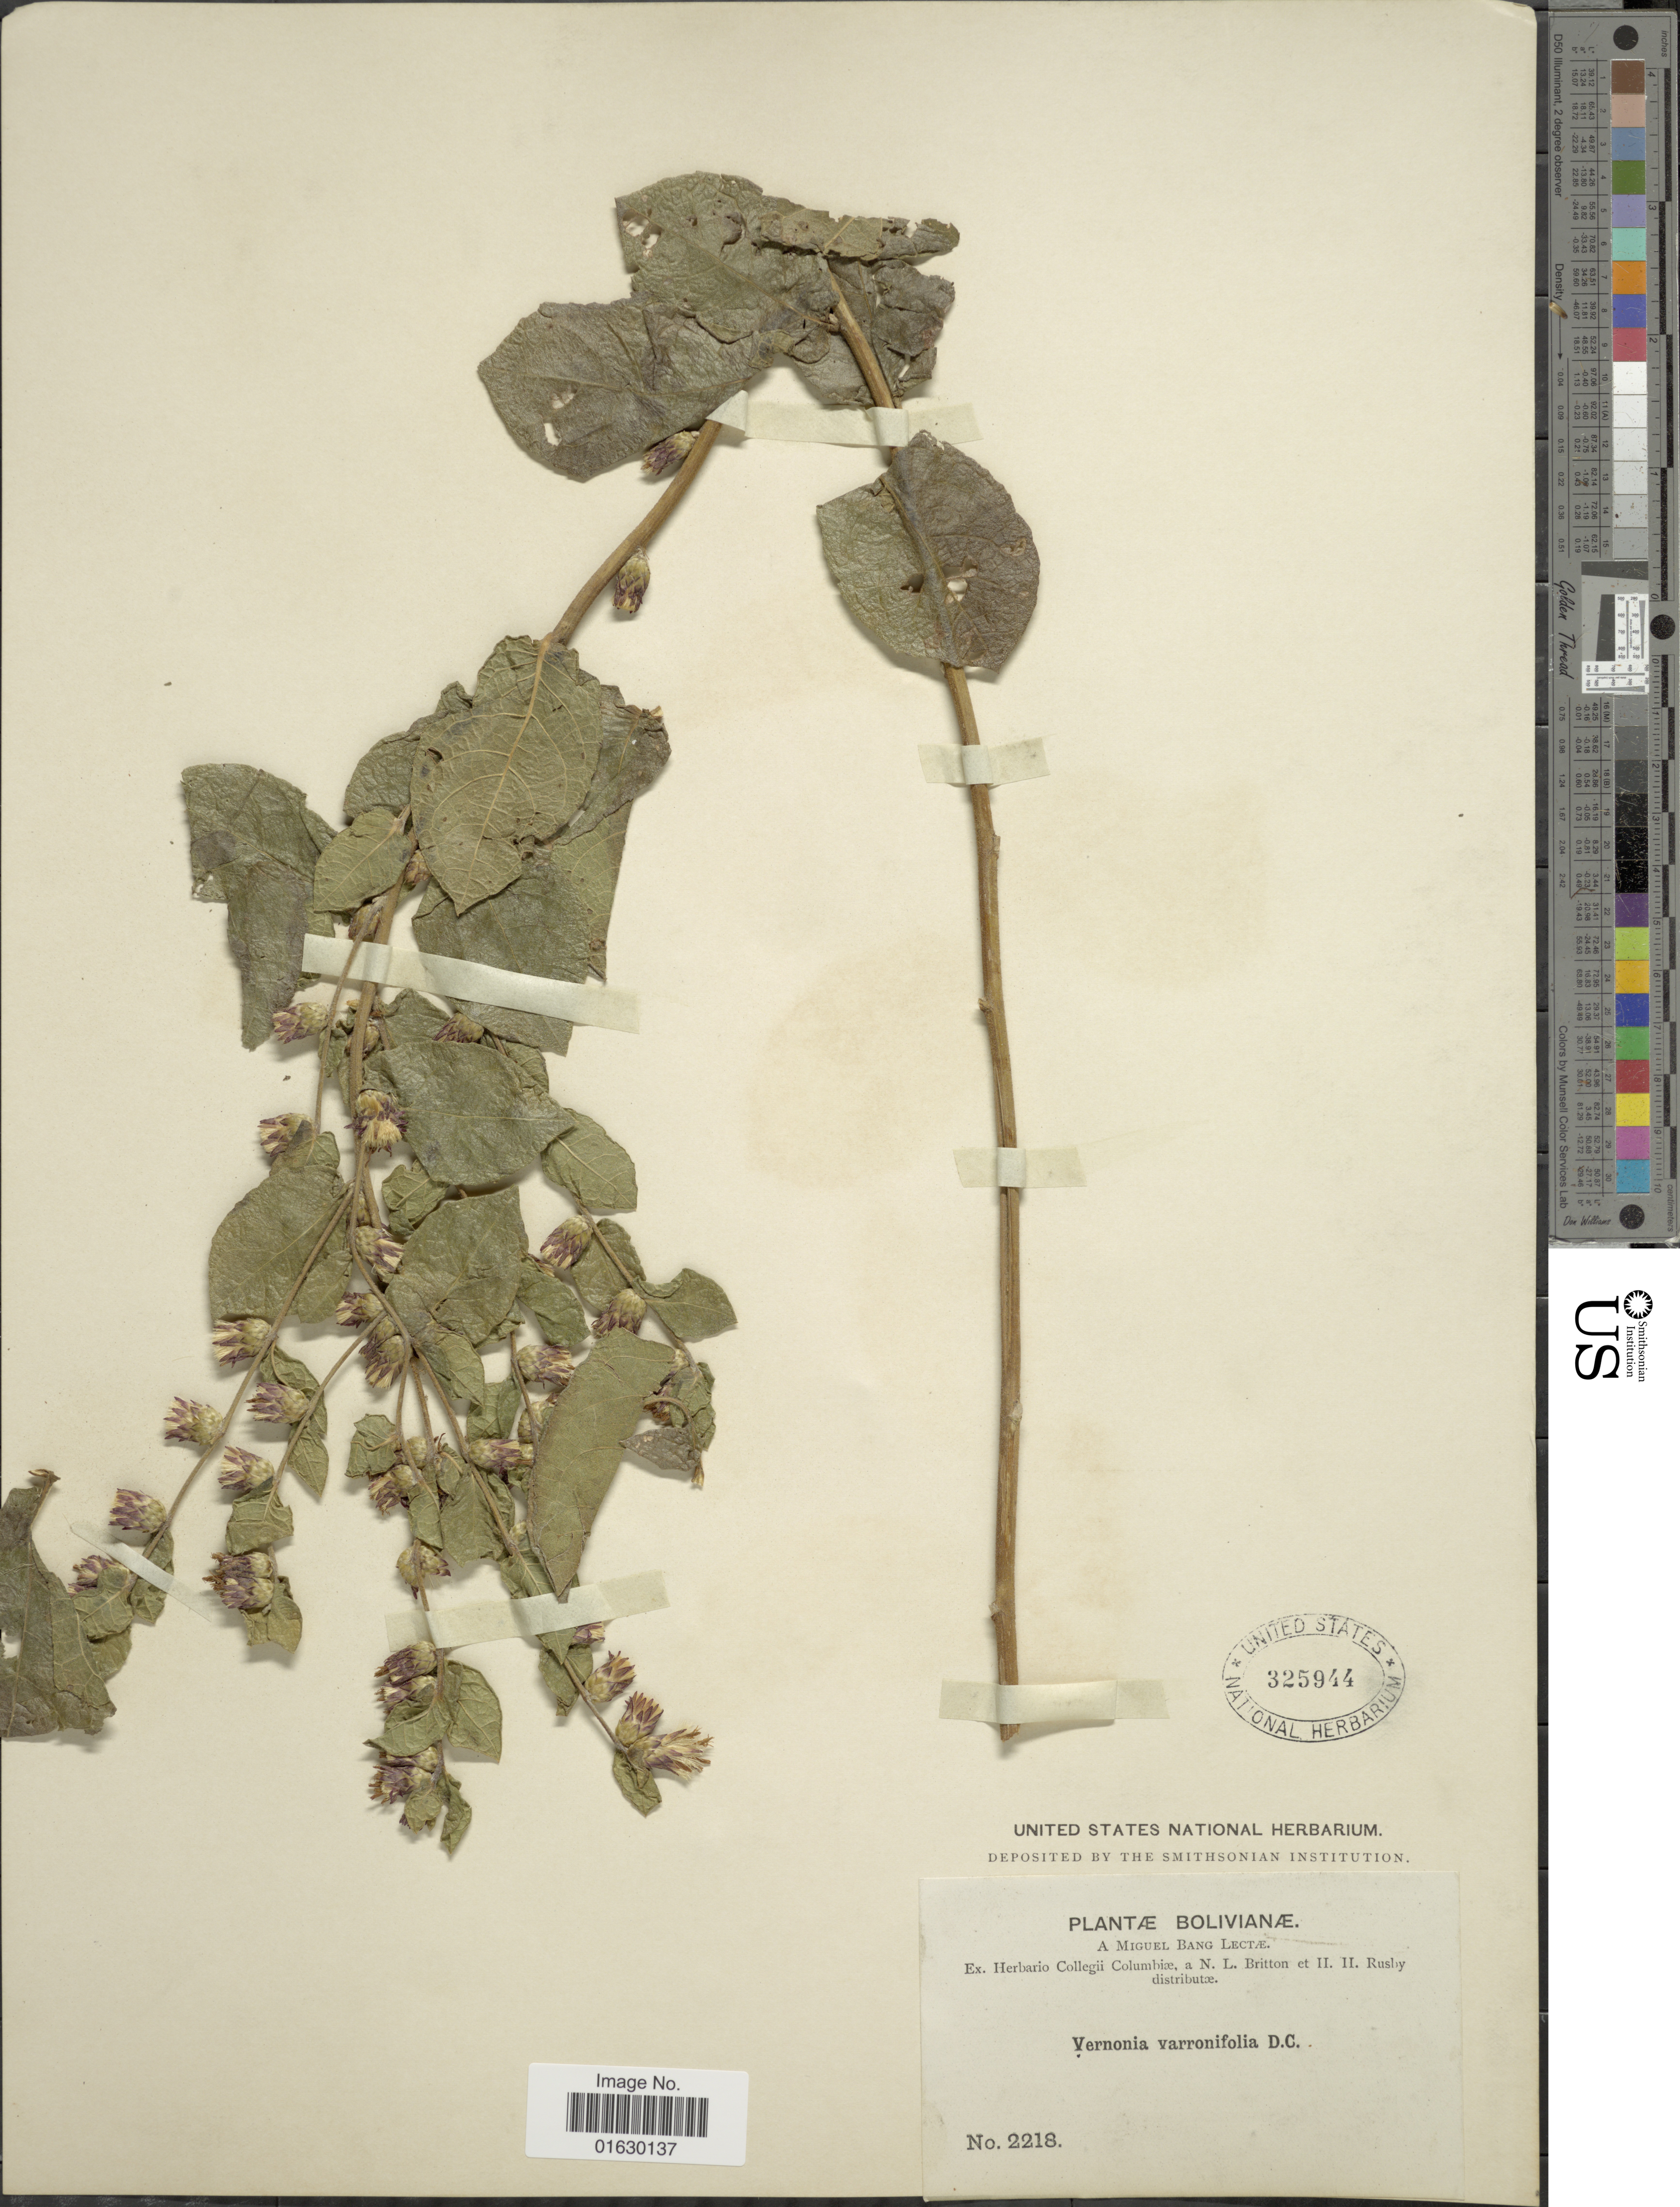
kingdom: Plantae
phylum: Tracheophyta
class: Magnoliopsida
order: Asterales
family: Asteraceae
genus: Lessingianthus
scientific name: Lessingianthus varroniifolius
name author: (DC.) H. Rob.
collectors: M. Bang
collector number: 2218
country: Bolivia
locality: Bolivianae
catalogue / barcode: US 325944